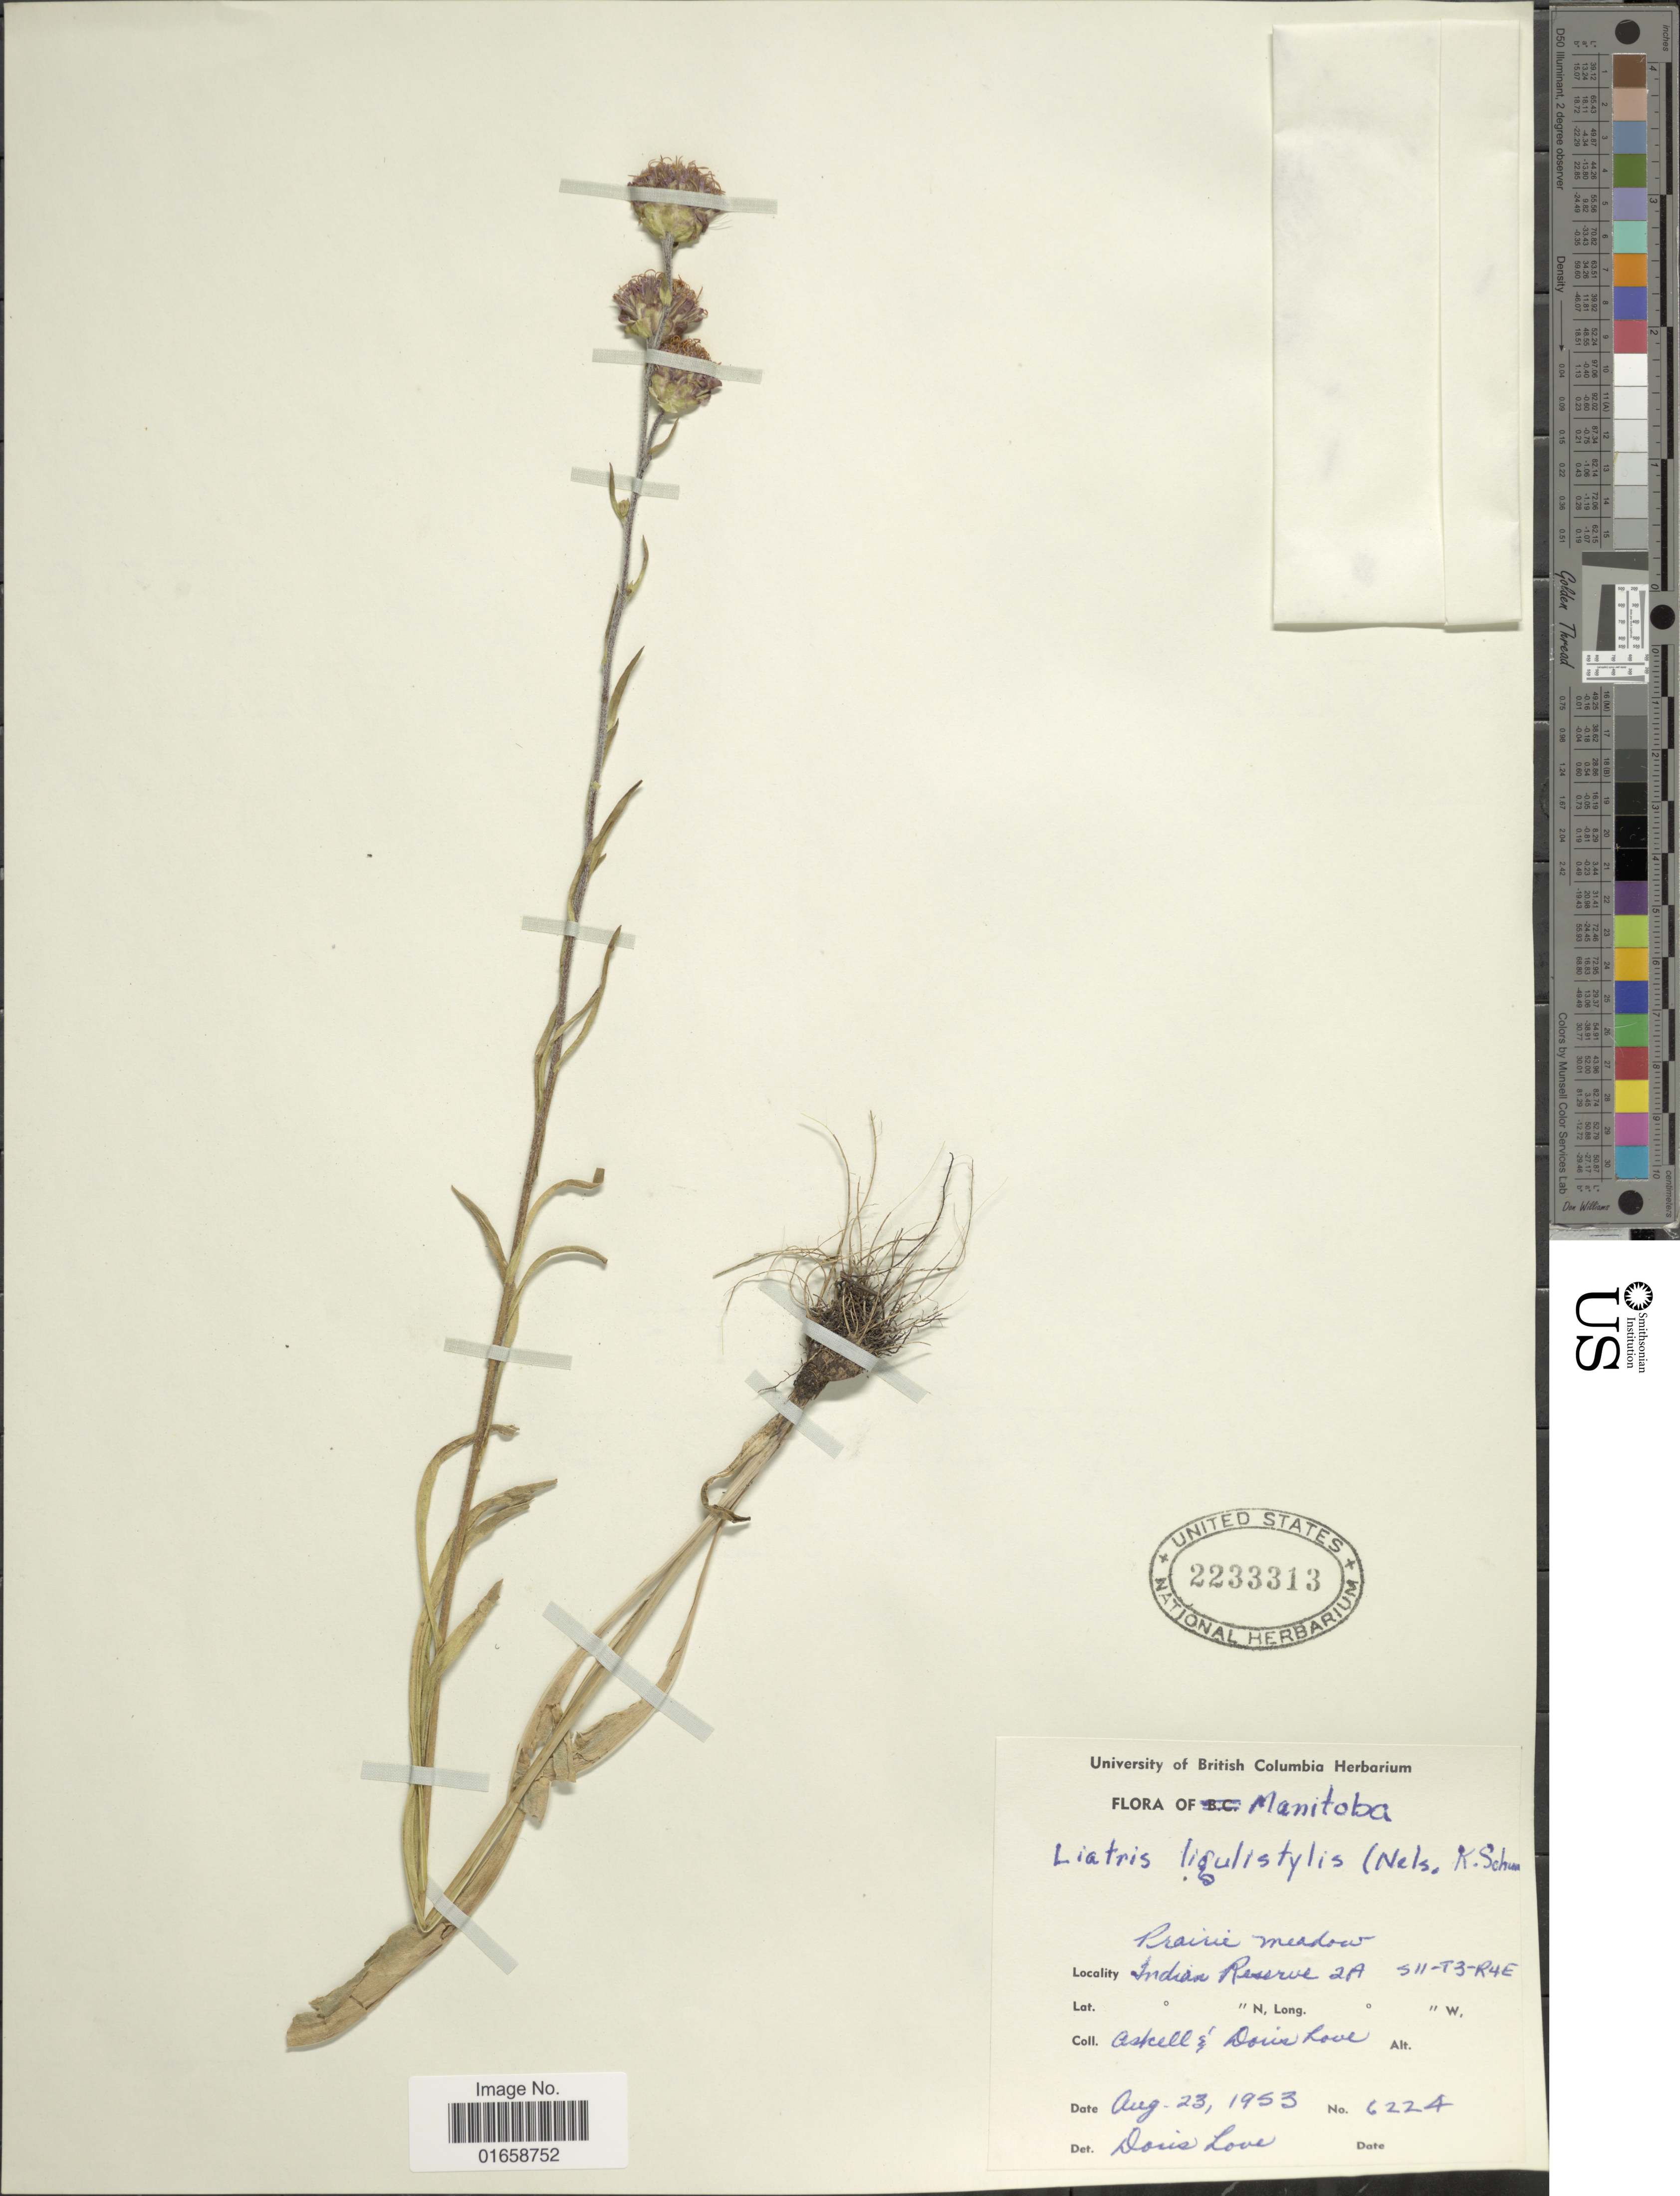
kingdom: Plantae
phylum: Tracheophyta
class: Magnoliopsida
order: Asterales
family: Asteraceae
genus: Liatris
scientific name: Liatris ligulistylis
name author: (A. Nelson) K. Schum.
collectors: -. Askell & D. Löve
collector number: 6224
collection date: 1953-08-23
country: Canada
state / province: Manitoba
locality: Indian Reserve 2A, S11-T3-R4E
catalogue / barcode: US 2233313